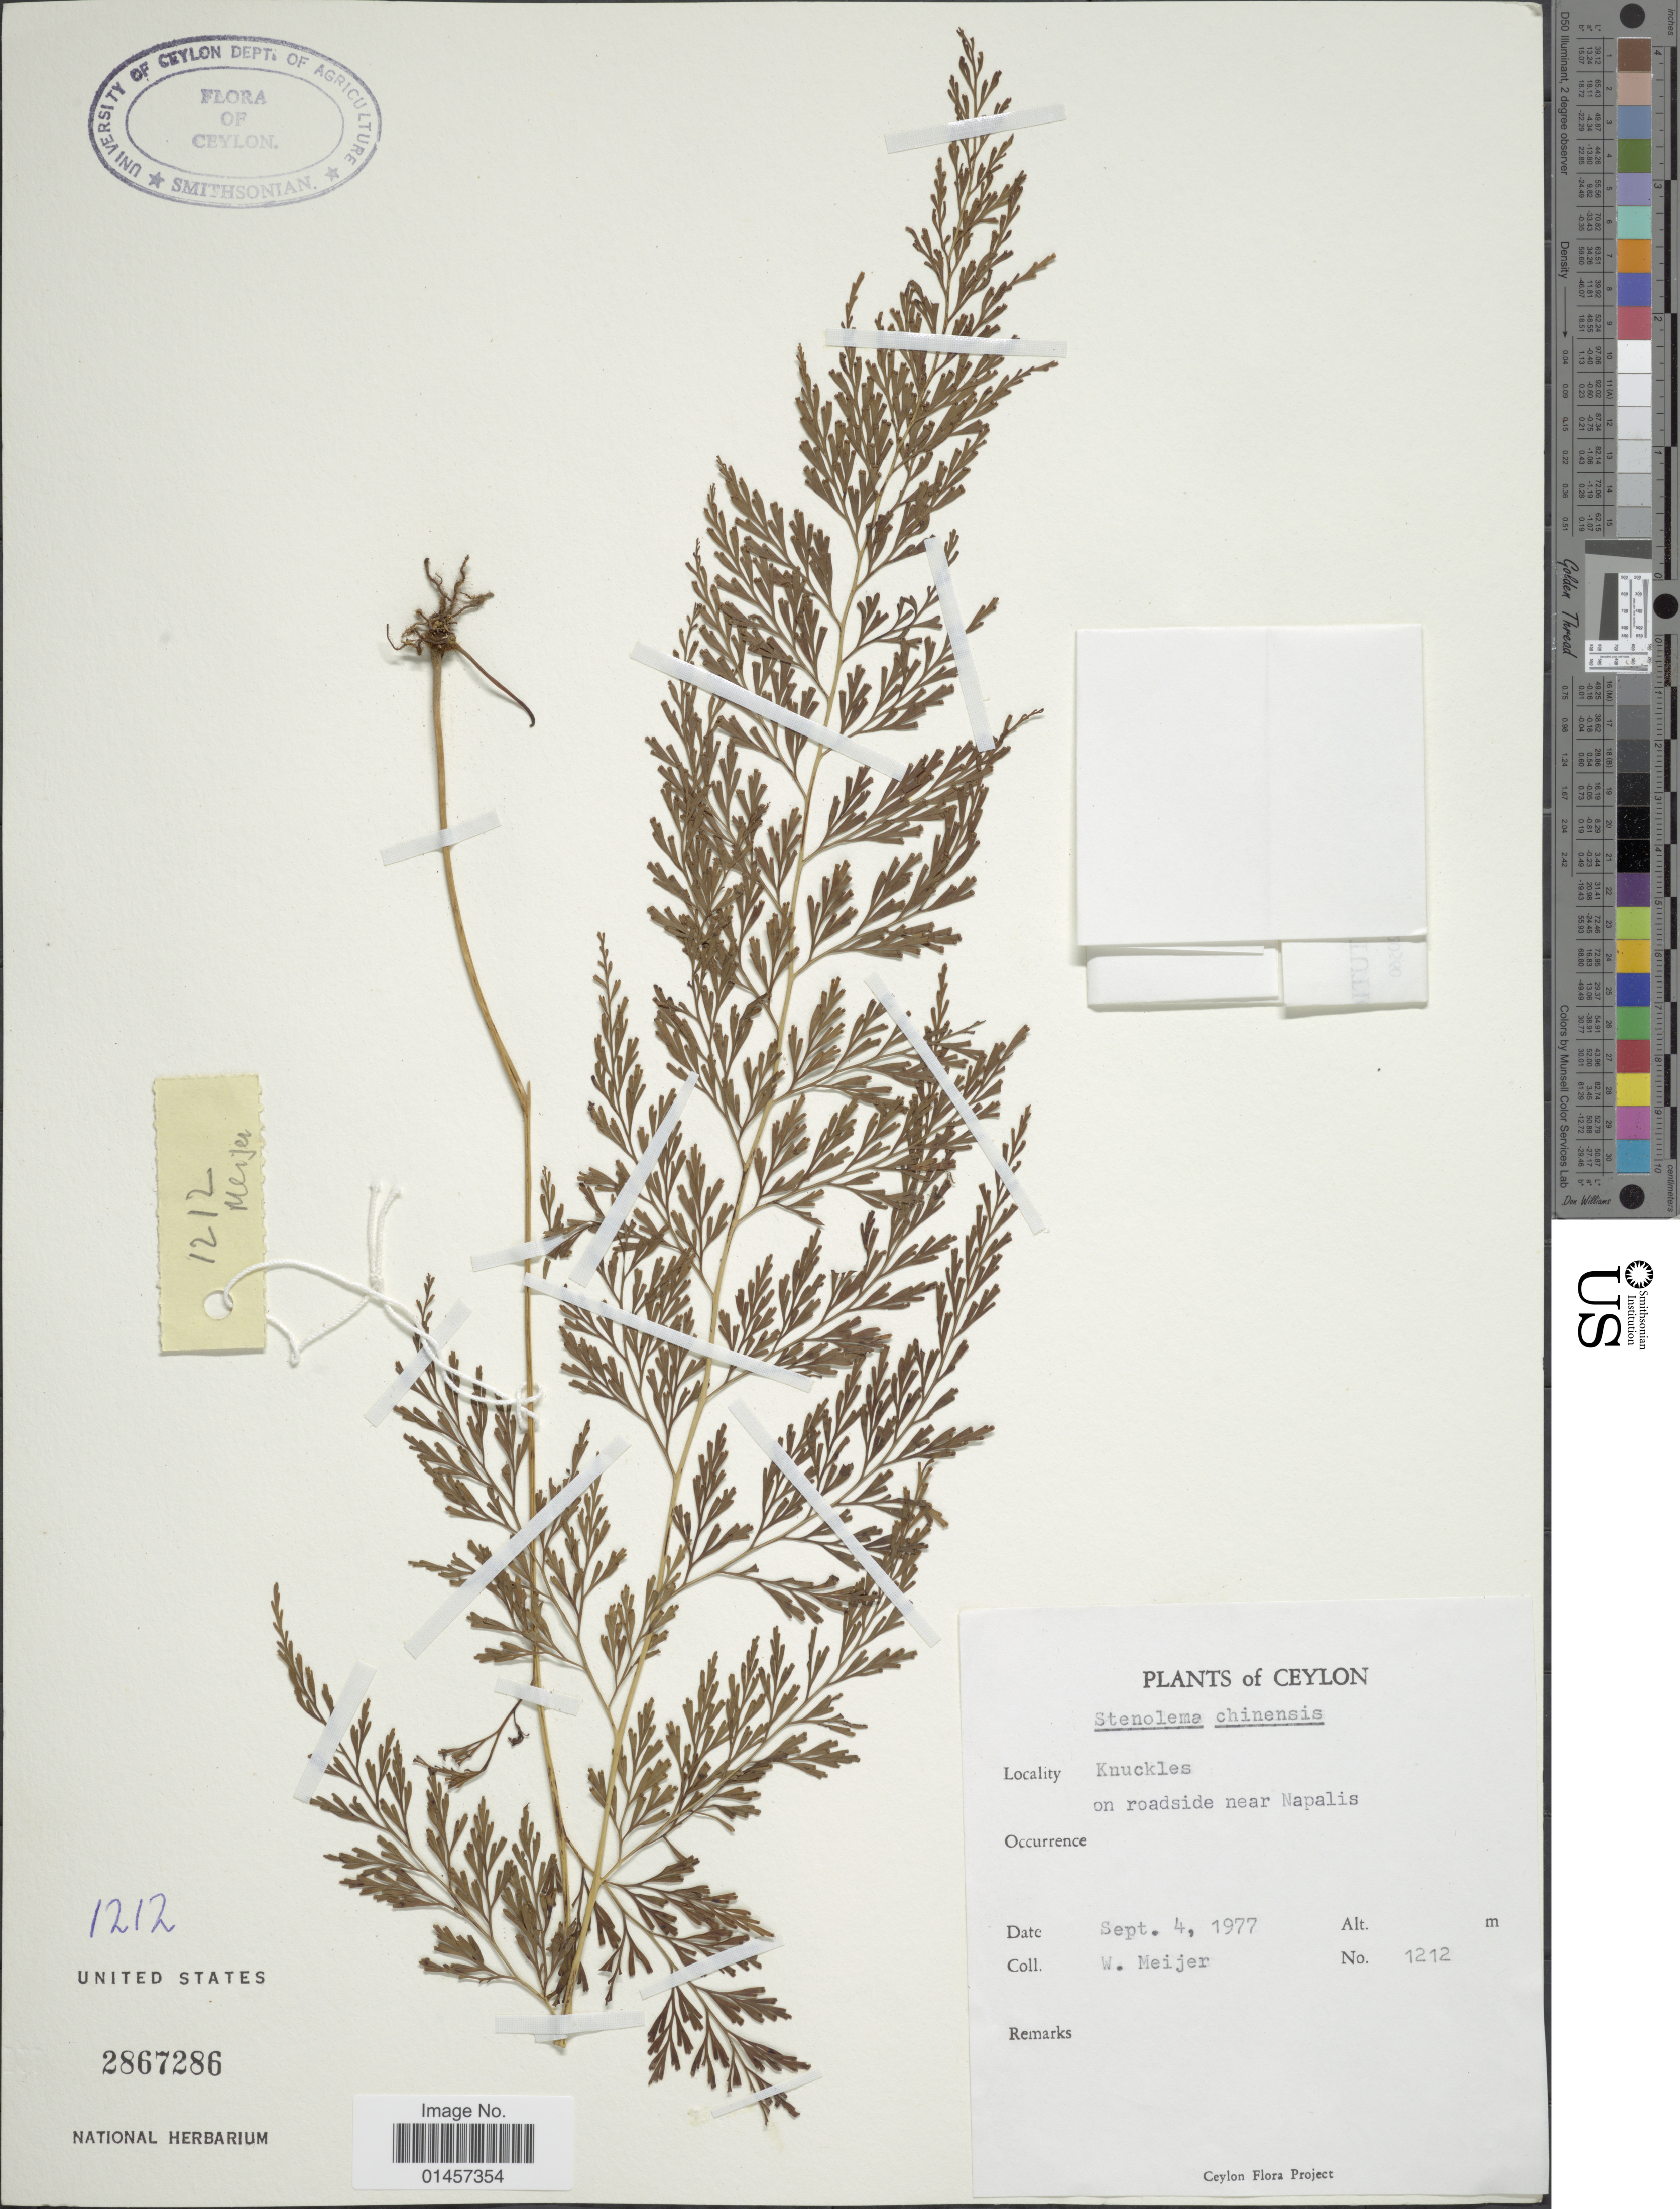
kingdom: Plantae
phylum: Tracheophyta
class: Polypodiopsida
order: Polypodiales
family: Lindsaeaceae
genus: Sphenomeris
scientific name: Sphenomeris chinensis var. chinensis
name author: (L.) Maxon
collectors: W. Meijer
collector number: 1212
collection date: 1977-09-04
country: Sri Lanka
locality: Ceylon, Knuckles, on roadside near Napalis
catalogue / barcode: US 2867286